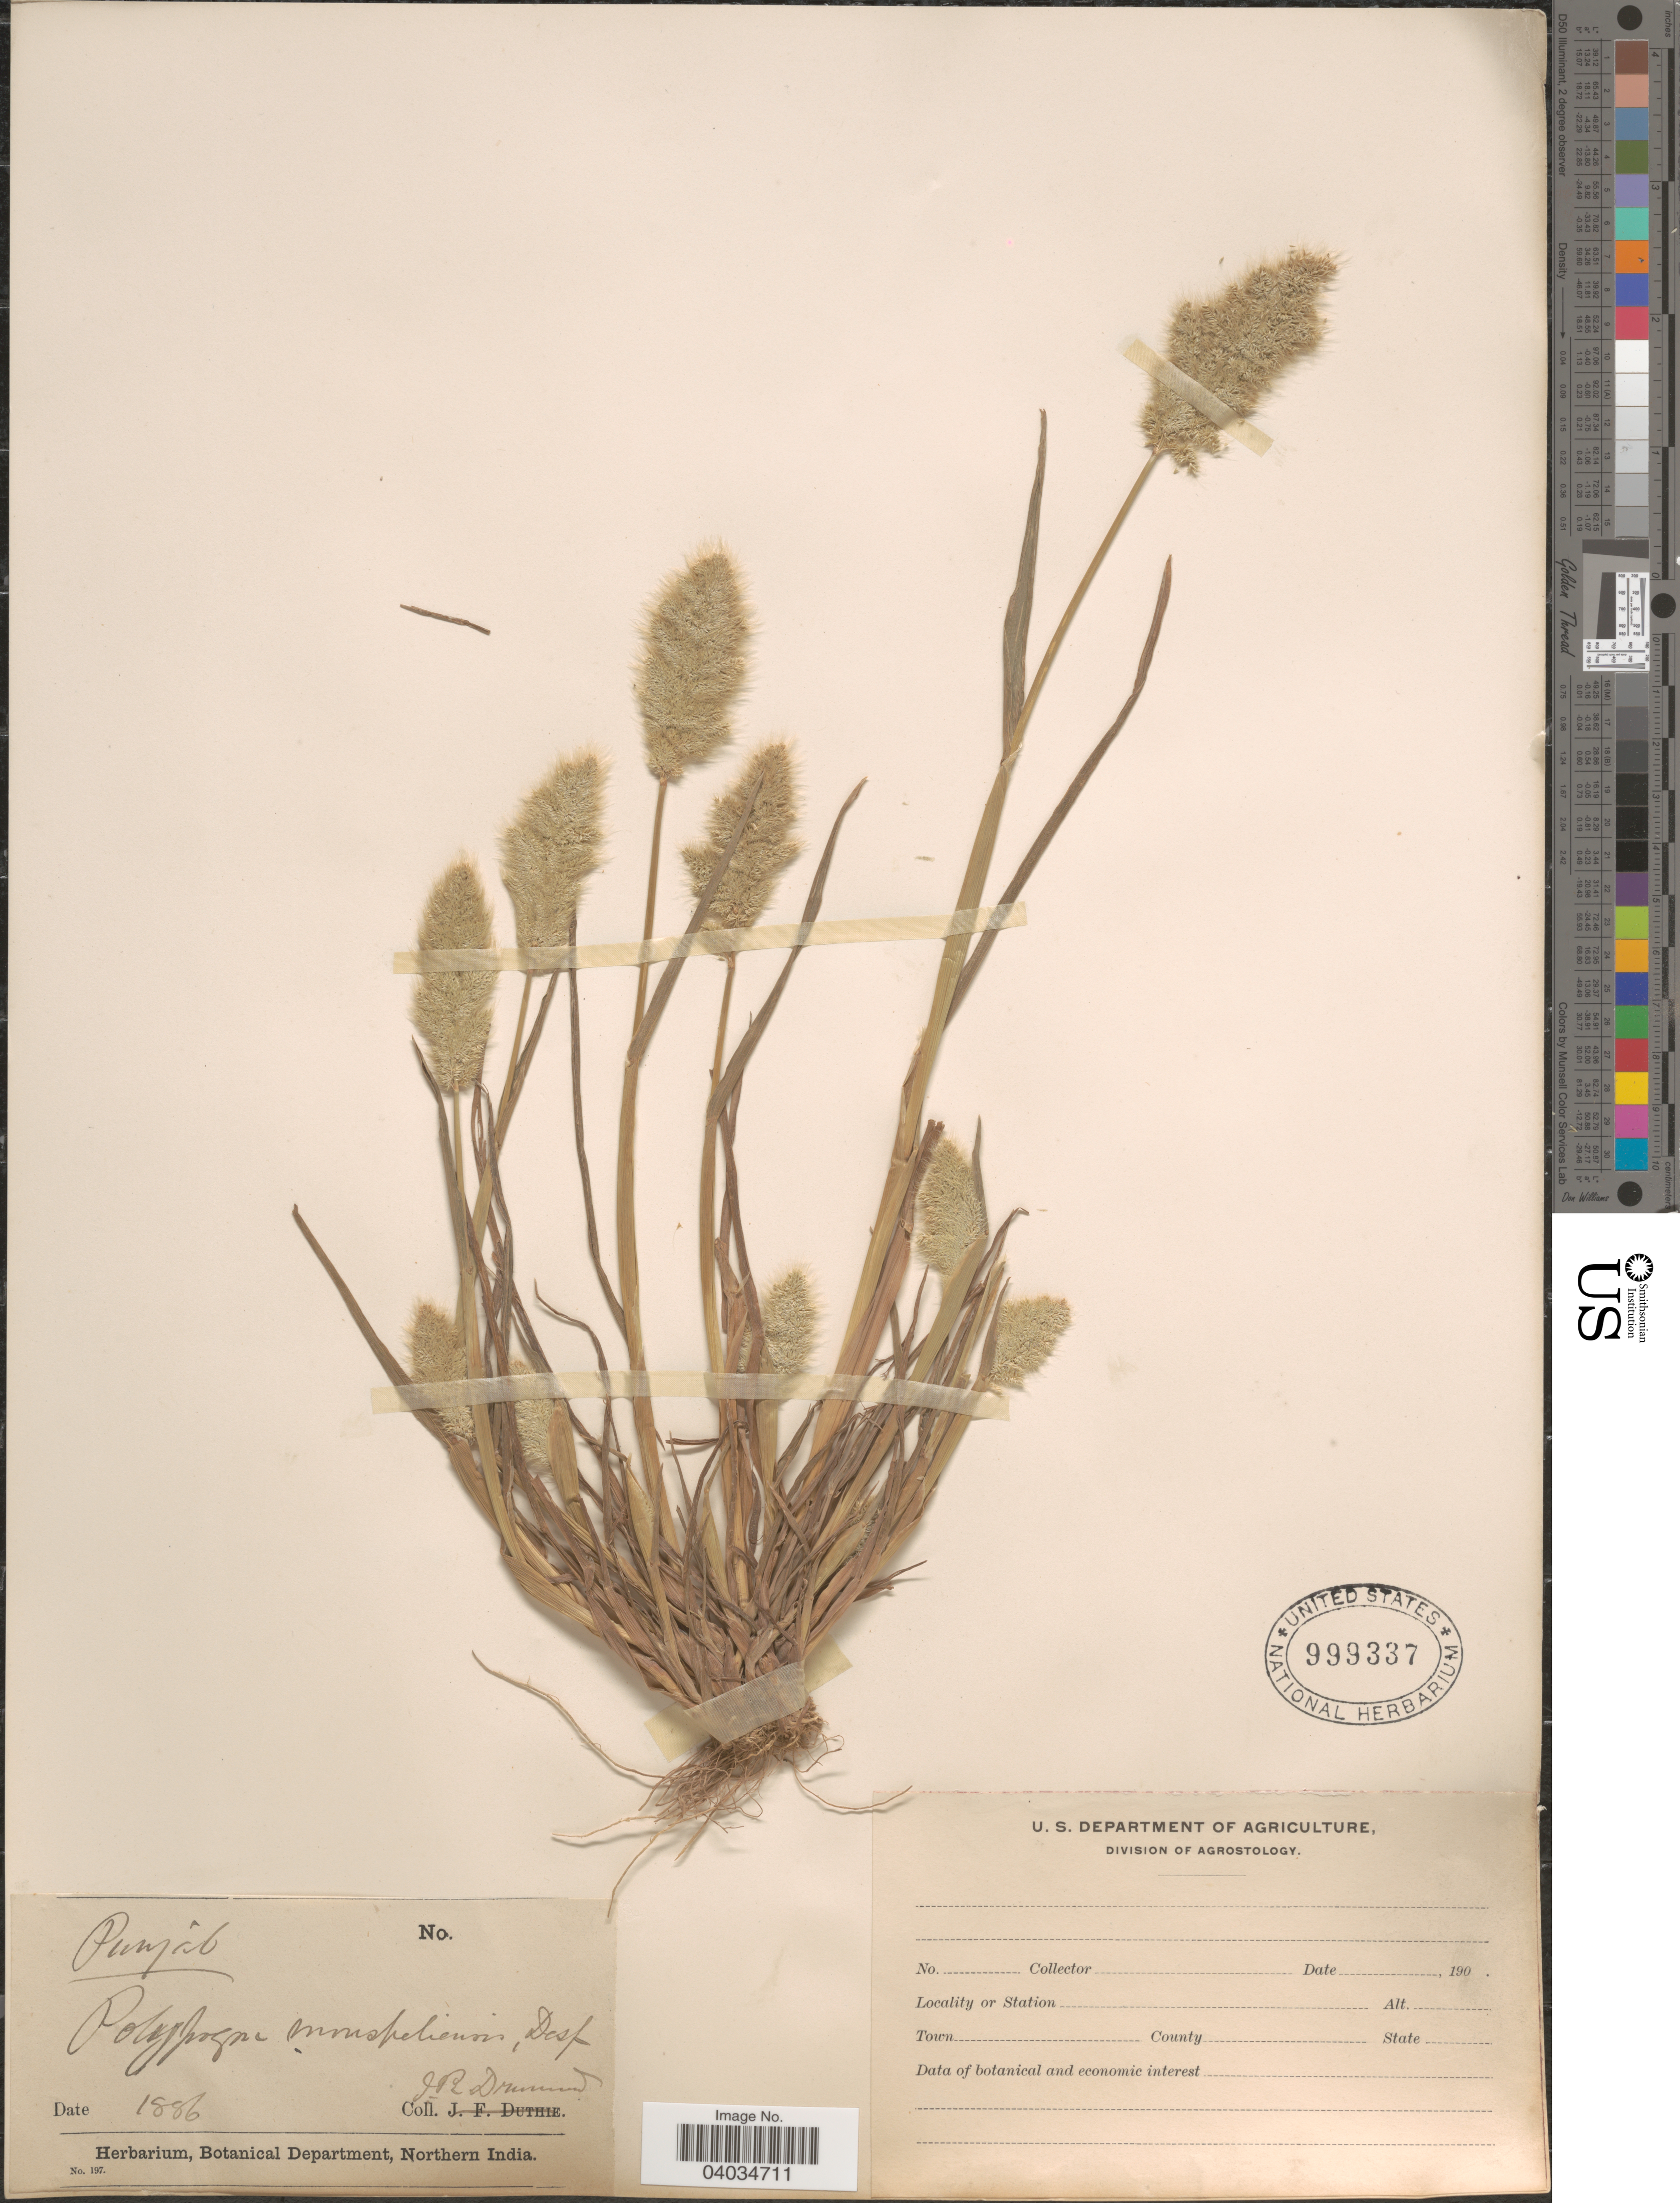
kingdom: Plantae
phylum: Tracheophyta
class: Liliopsida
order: Poales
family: Poaceae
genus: Polypogon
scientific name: Polypogon monspeliensis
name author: (L.) Desf.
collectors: J. R. Drummond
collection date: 1886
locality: Punjab.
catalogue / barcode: US 999337